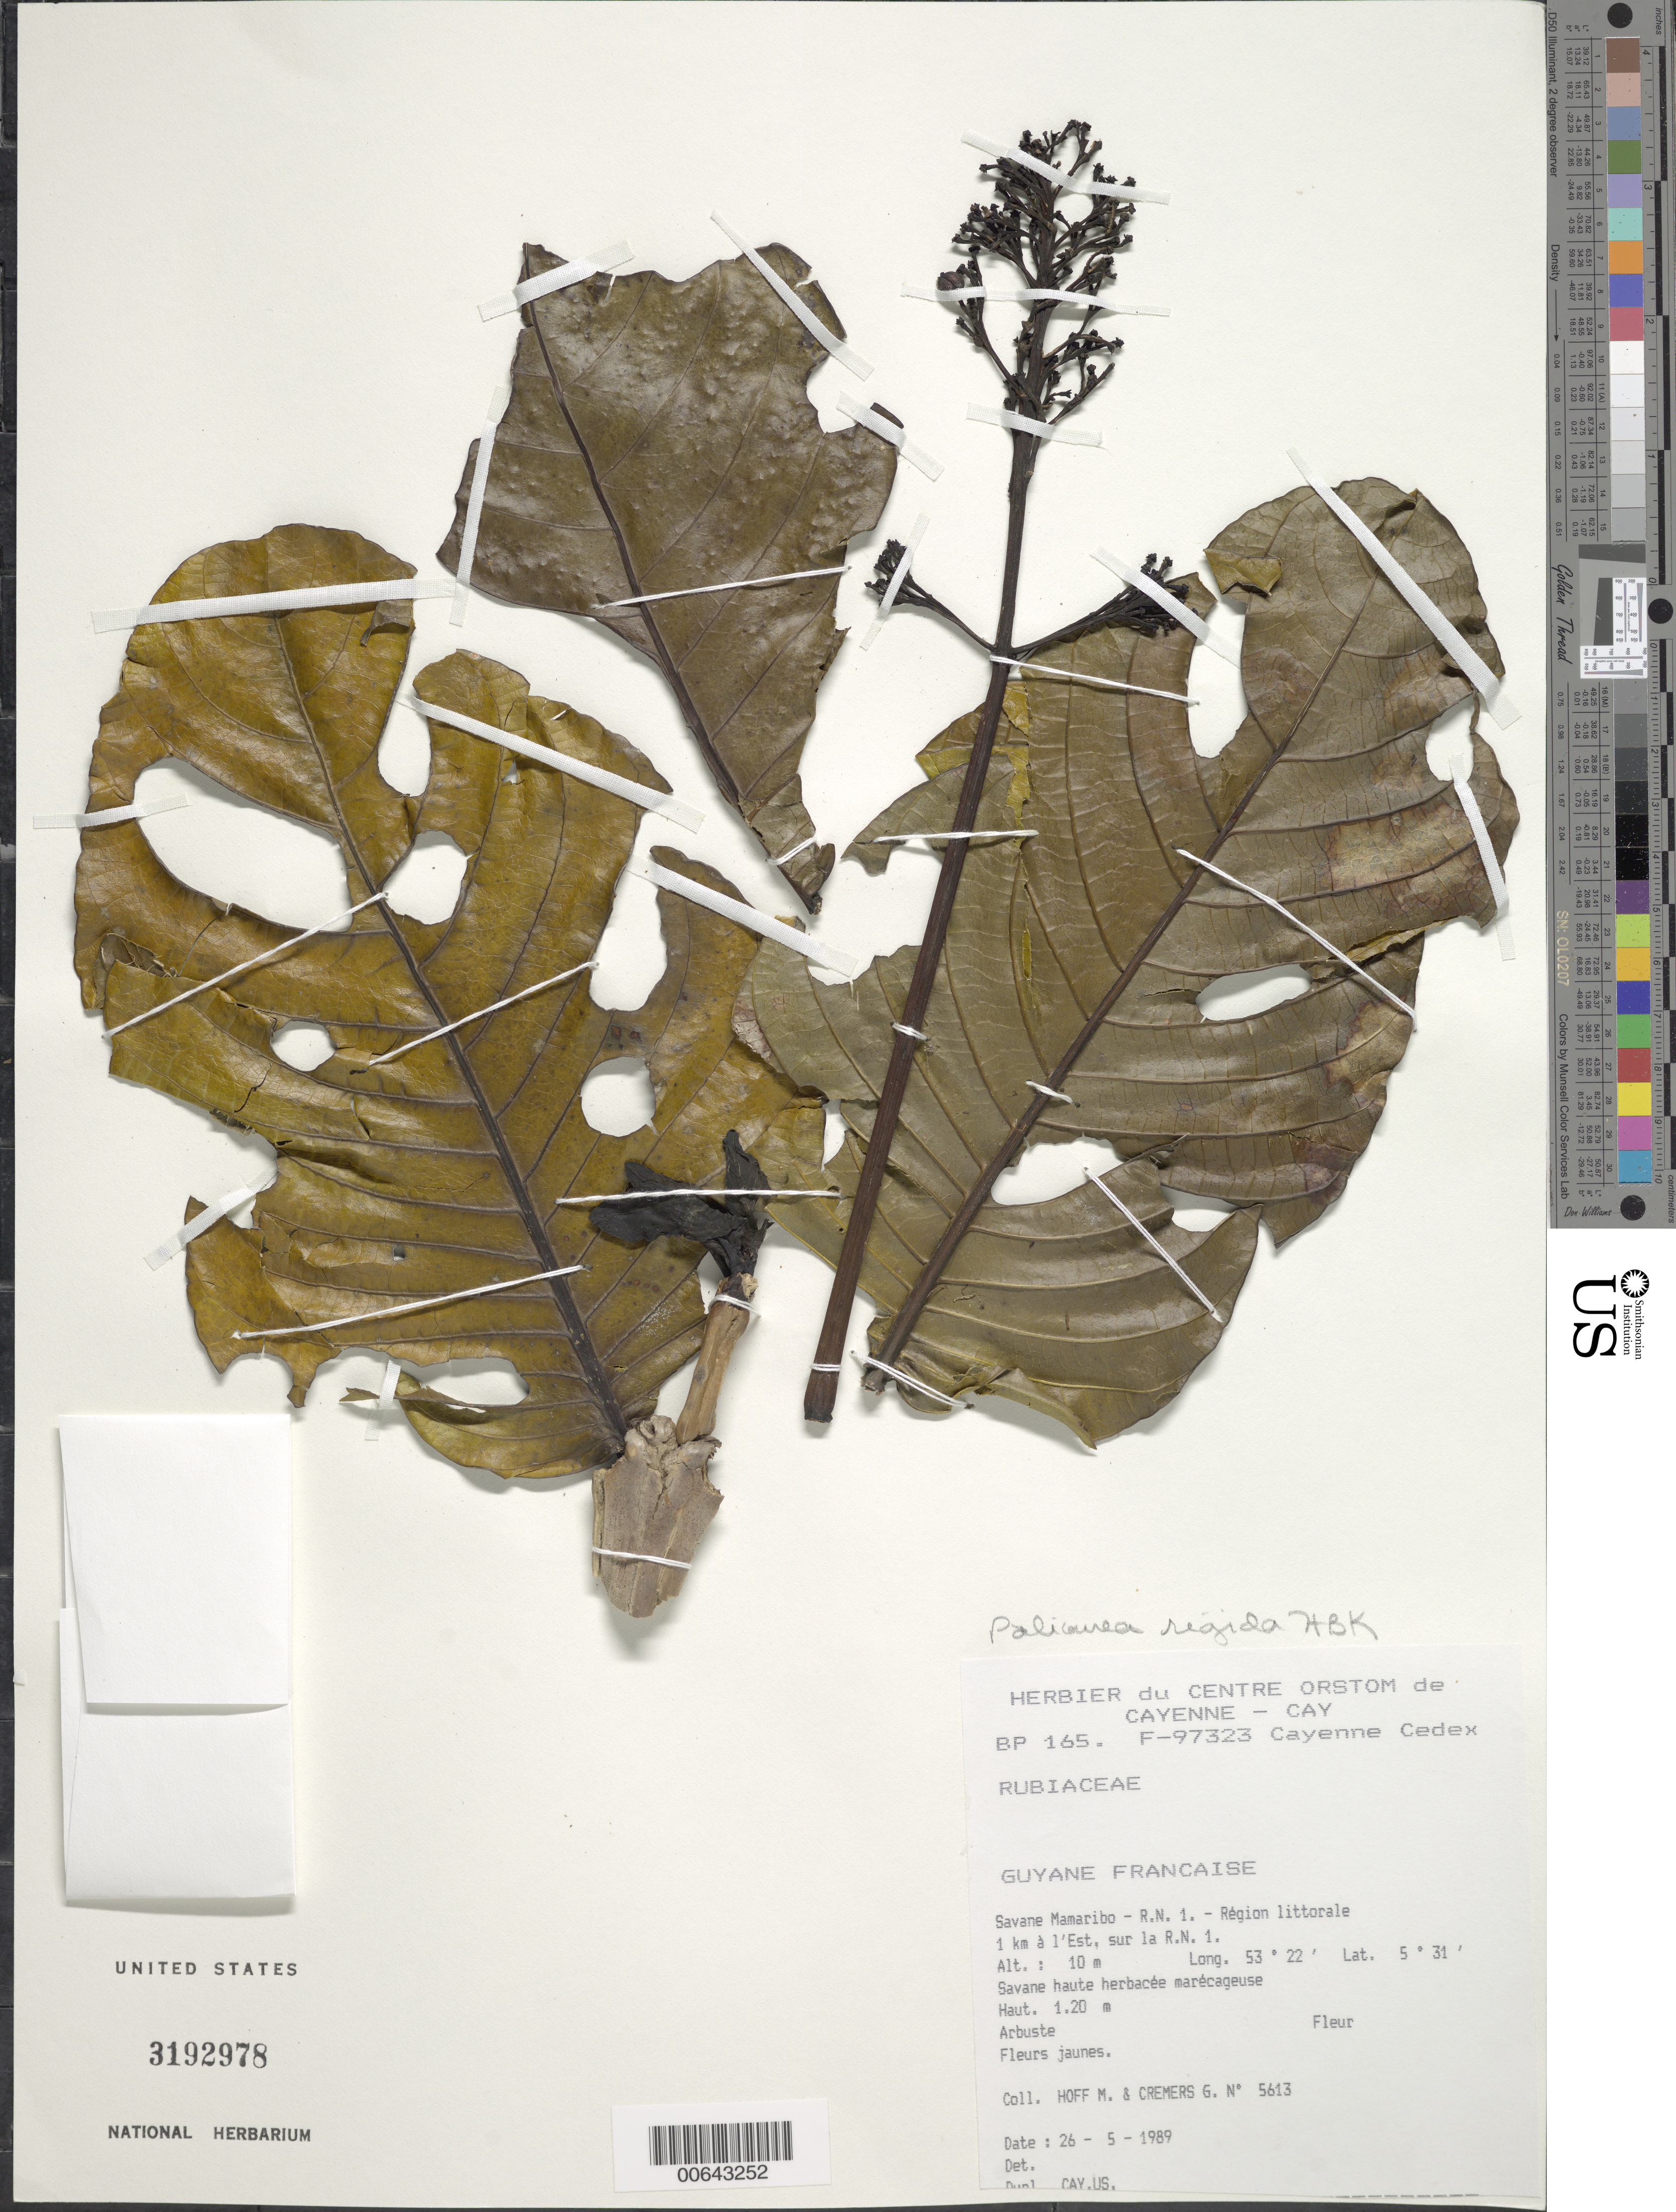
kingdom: Plantae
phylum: Tracheophyta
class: Magnoliopsida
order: Gentianales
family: Rubiaceae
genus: Palicourea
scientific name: Palicourea rigida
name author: Kunth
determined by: Taylor, Constance E. S.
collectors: M. Hoff & G. Cremers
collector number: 5613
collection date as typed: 26-May-89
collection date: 1989-05-26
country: French Guiana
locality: Savane Mamaribo, R.N. 1, 1km a l'Est, sur al RN 1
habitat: Savane haute herbacee marecageuse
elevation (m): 10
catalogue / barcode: US 3192978